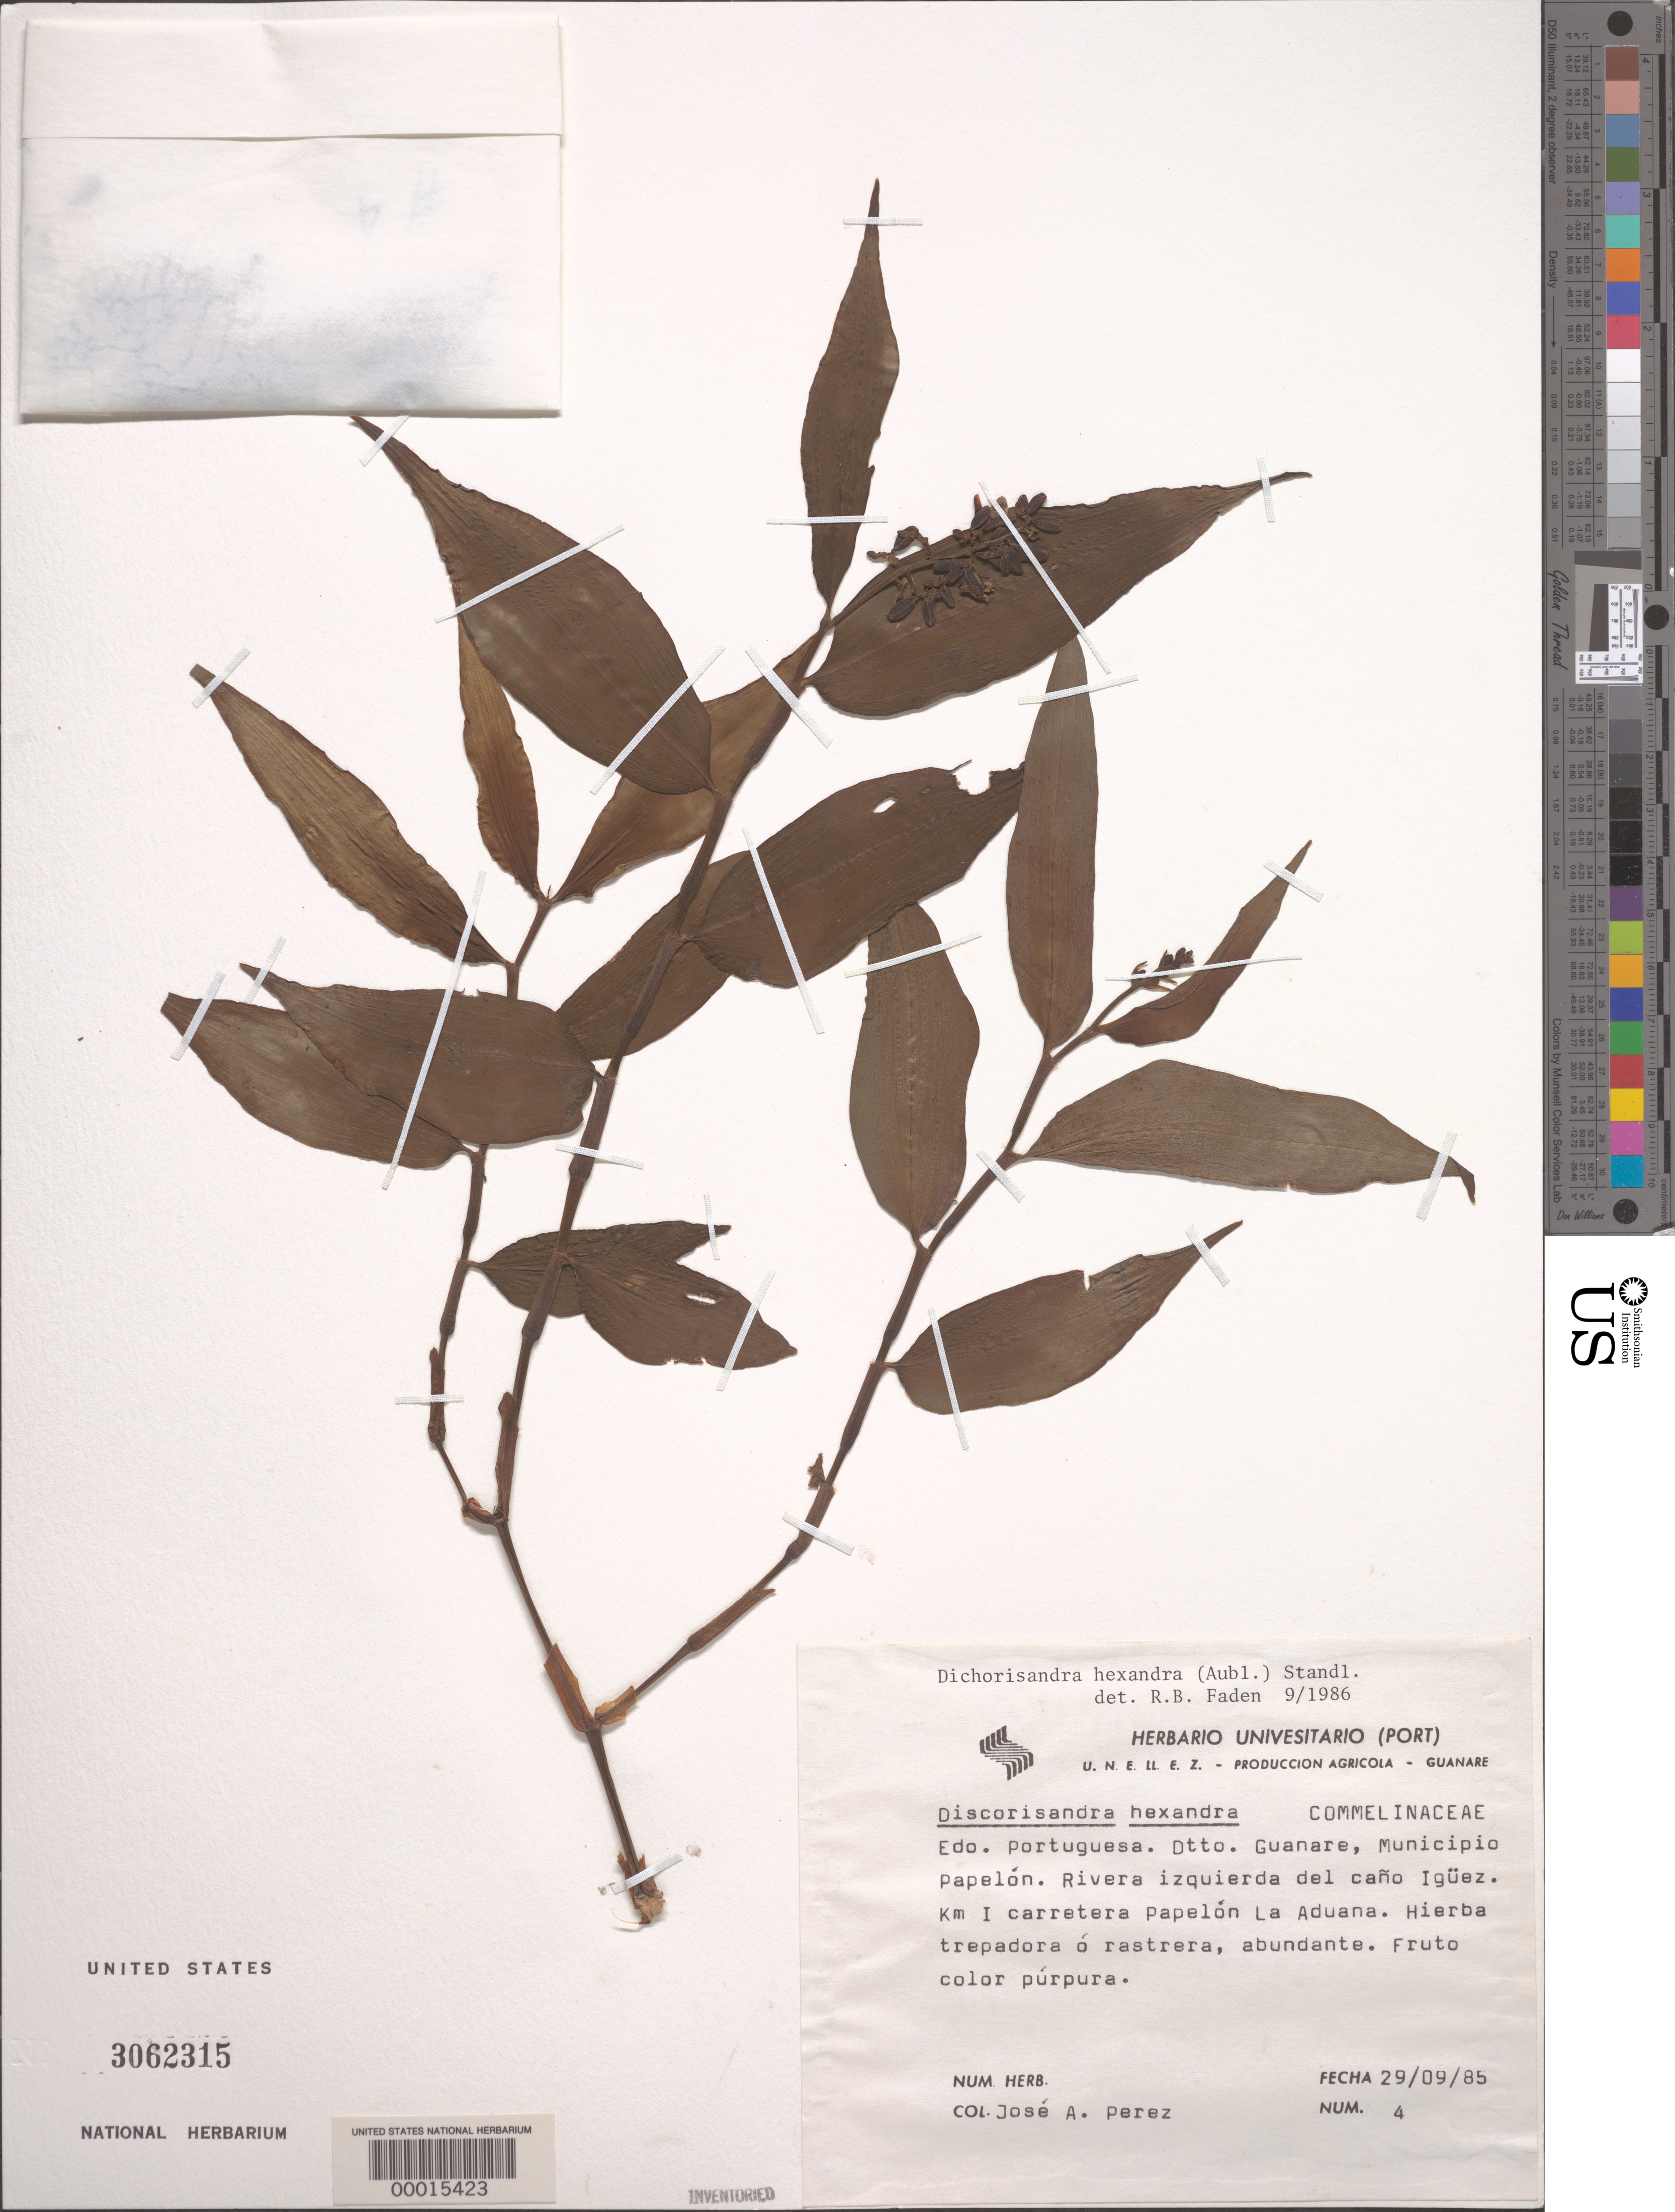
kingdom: Plantae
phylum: Tracheophyta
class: Liliopsida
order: Commelinales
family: Commelinaceae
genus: Dichorisandra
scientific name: Dichorisandra hexandra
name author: (Aubl.) Standl.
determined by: Faden, Robert B., (US), Smithsonian Institution - National Museum of Natural History (UNITED STATES)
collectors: J. Perez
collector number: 4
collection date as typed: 29 Sep 1985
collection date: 1985-09-29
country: Venezuela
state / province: Portuguesa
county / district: Guanare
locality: Cano iquez, km 1 carretera papelon la aduana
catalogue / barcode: US 3062315